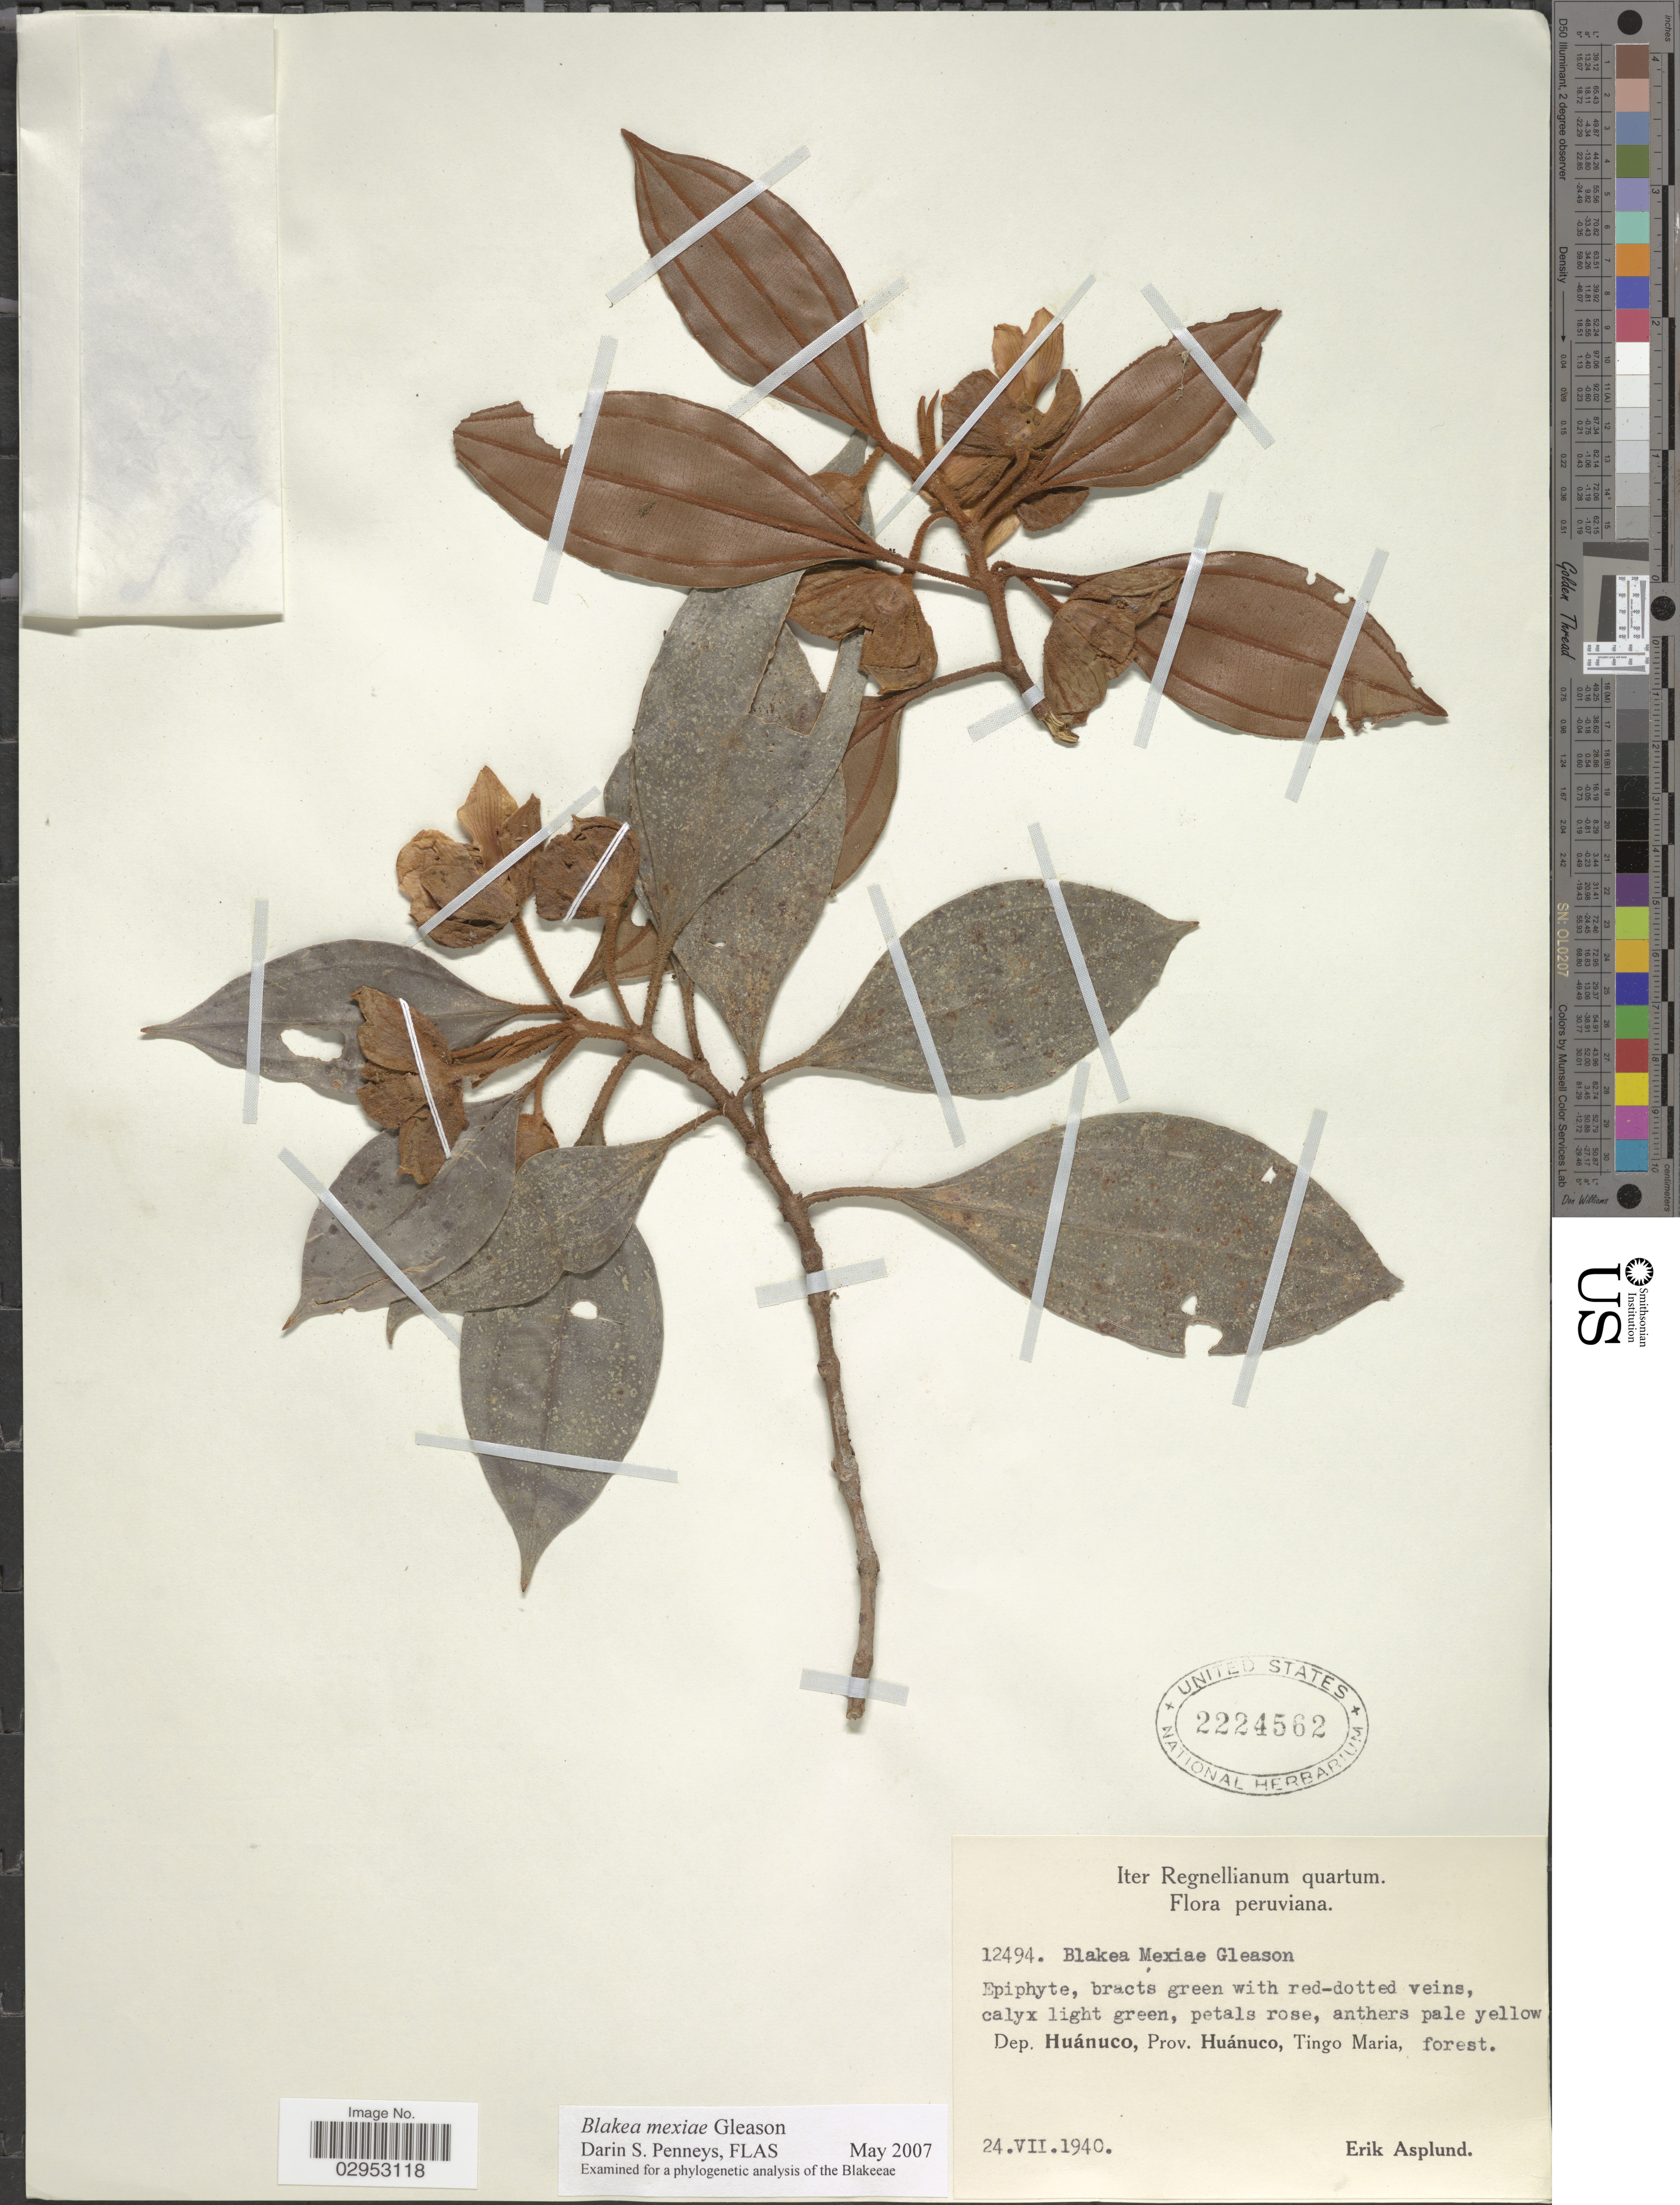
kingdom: Plantae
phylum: Tracheophyta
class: Magnoliopsida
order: Myrtales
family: Melastomataceae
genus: Blakea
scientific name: Blakea mexiae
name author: Gleason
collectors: E. Asplund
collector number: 12494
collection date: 1940-07-12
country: Peru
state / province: Huánuco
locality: Dept. Huánuco, Tingo Maria.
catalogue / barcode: US 2224562